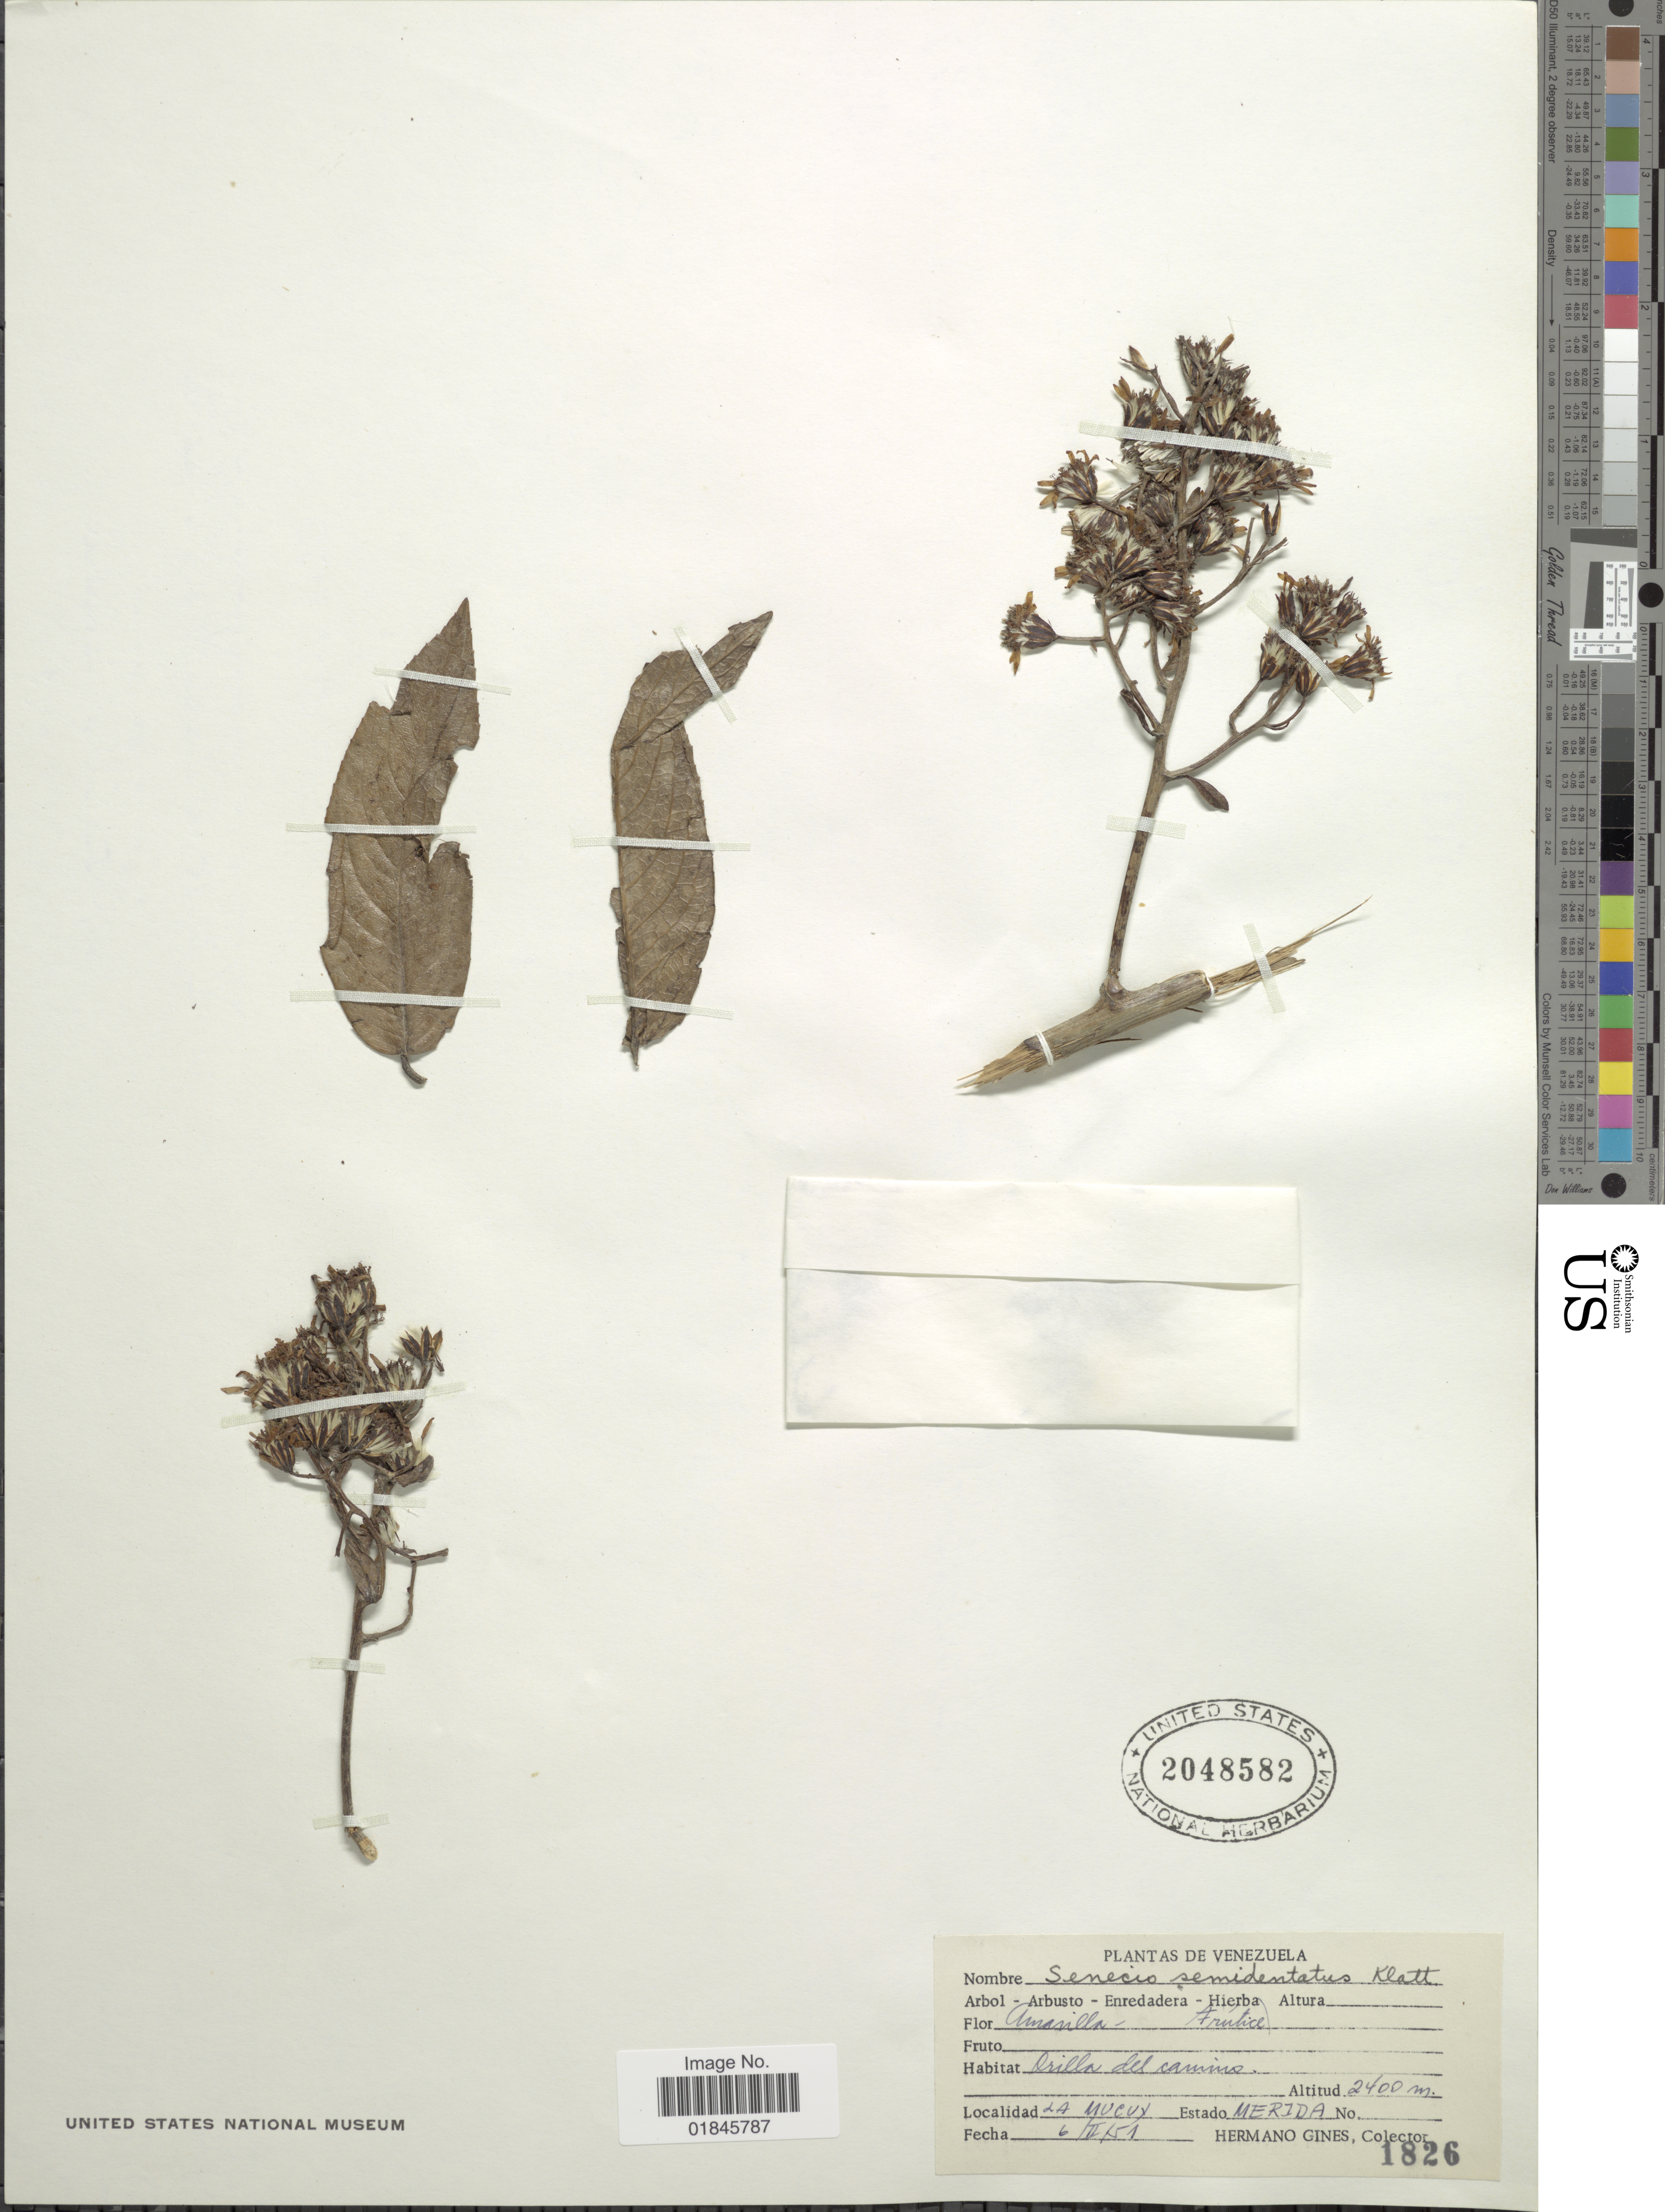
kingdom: Plantae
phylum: Tracheophyta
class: Magnoliopsida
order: Asterales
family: Asteraceae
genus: Pentacalia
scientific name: Pentacalia reflexa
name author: (Kunth) Cuatrec.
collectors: Bro. Gines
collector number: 1826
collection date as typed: Transcribed d/m/y: 6/2/51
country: Venezuela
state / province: Mérida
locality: Orilla del camino. La Mucuy. Estado Merida.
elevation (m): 2400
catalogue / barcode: US 2048582